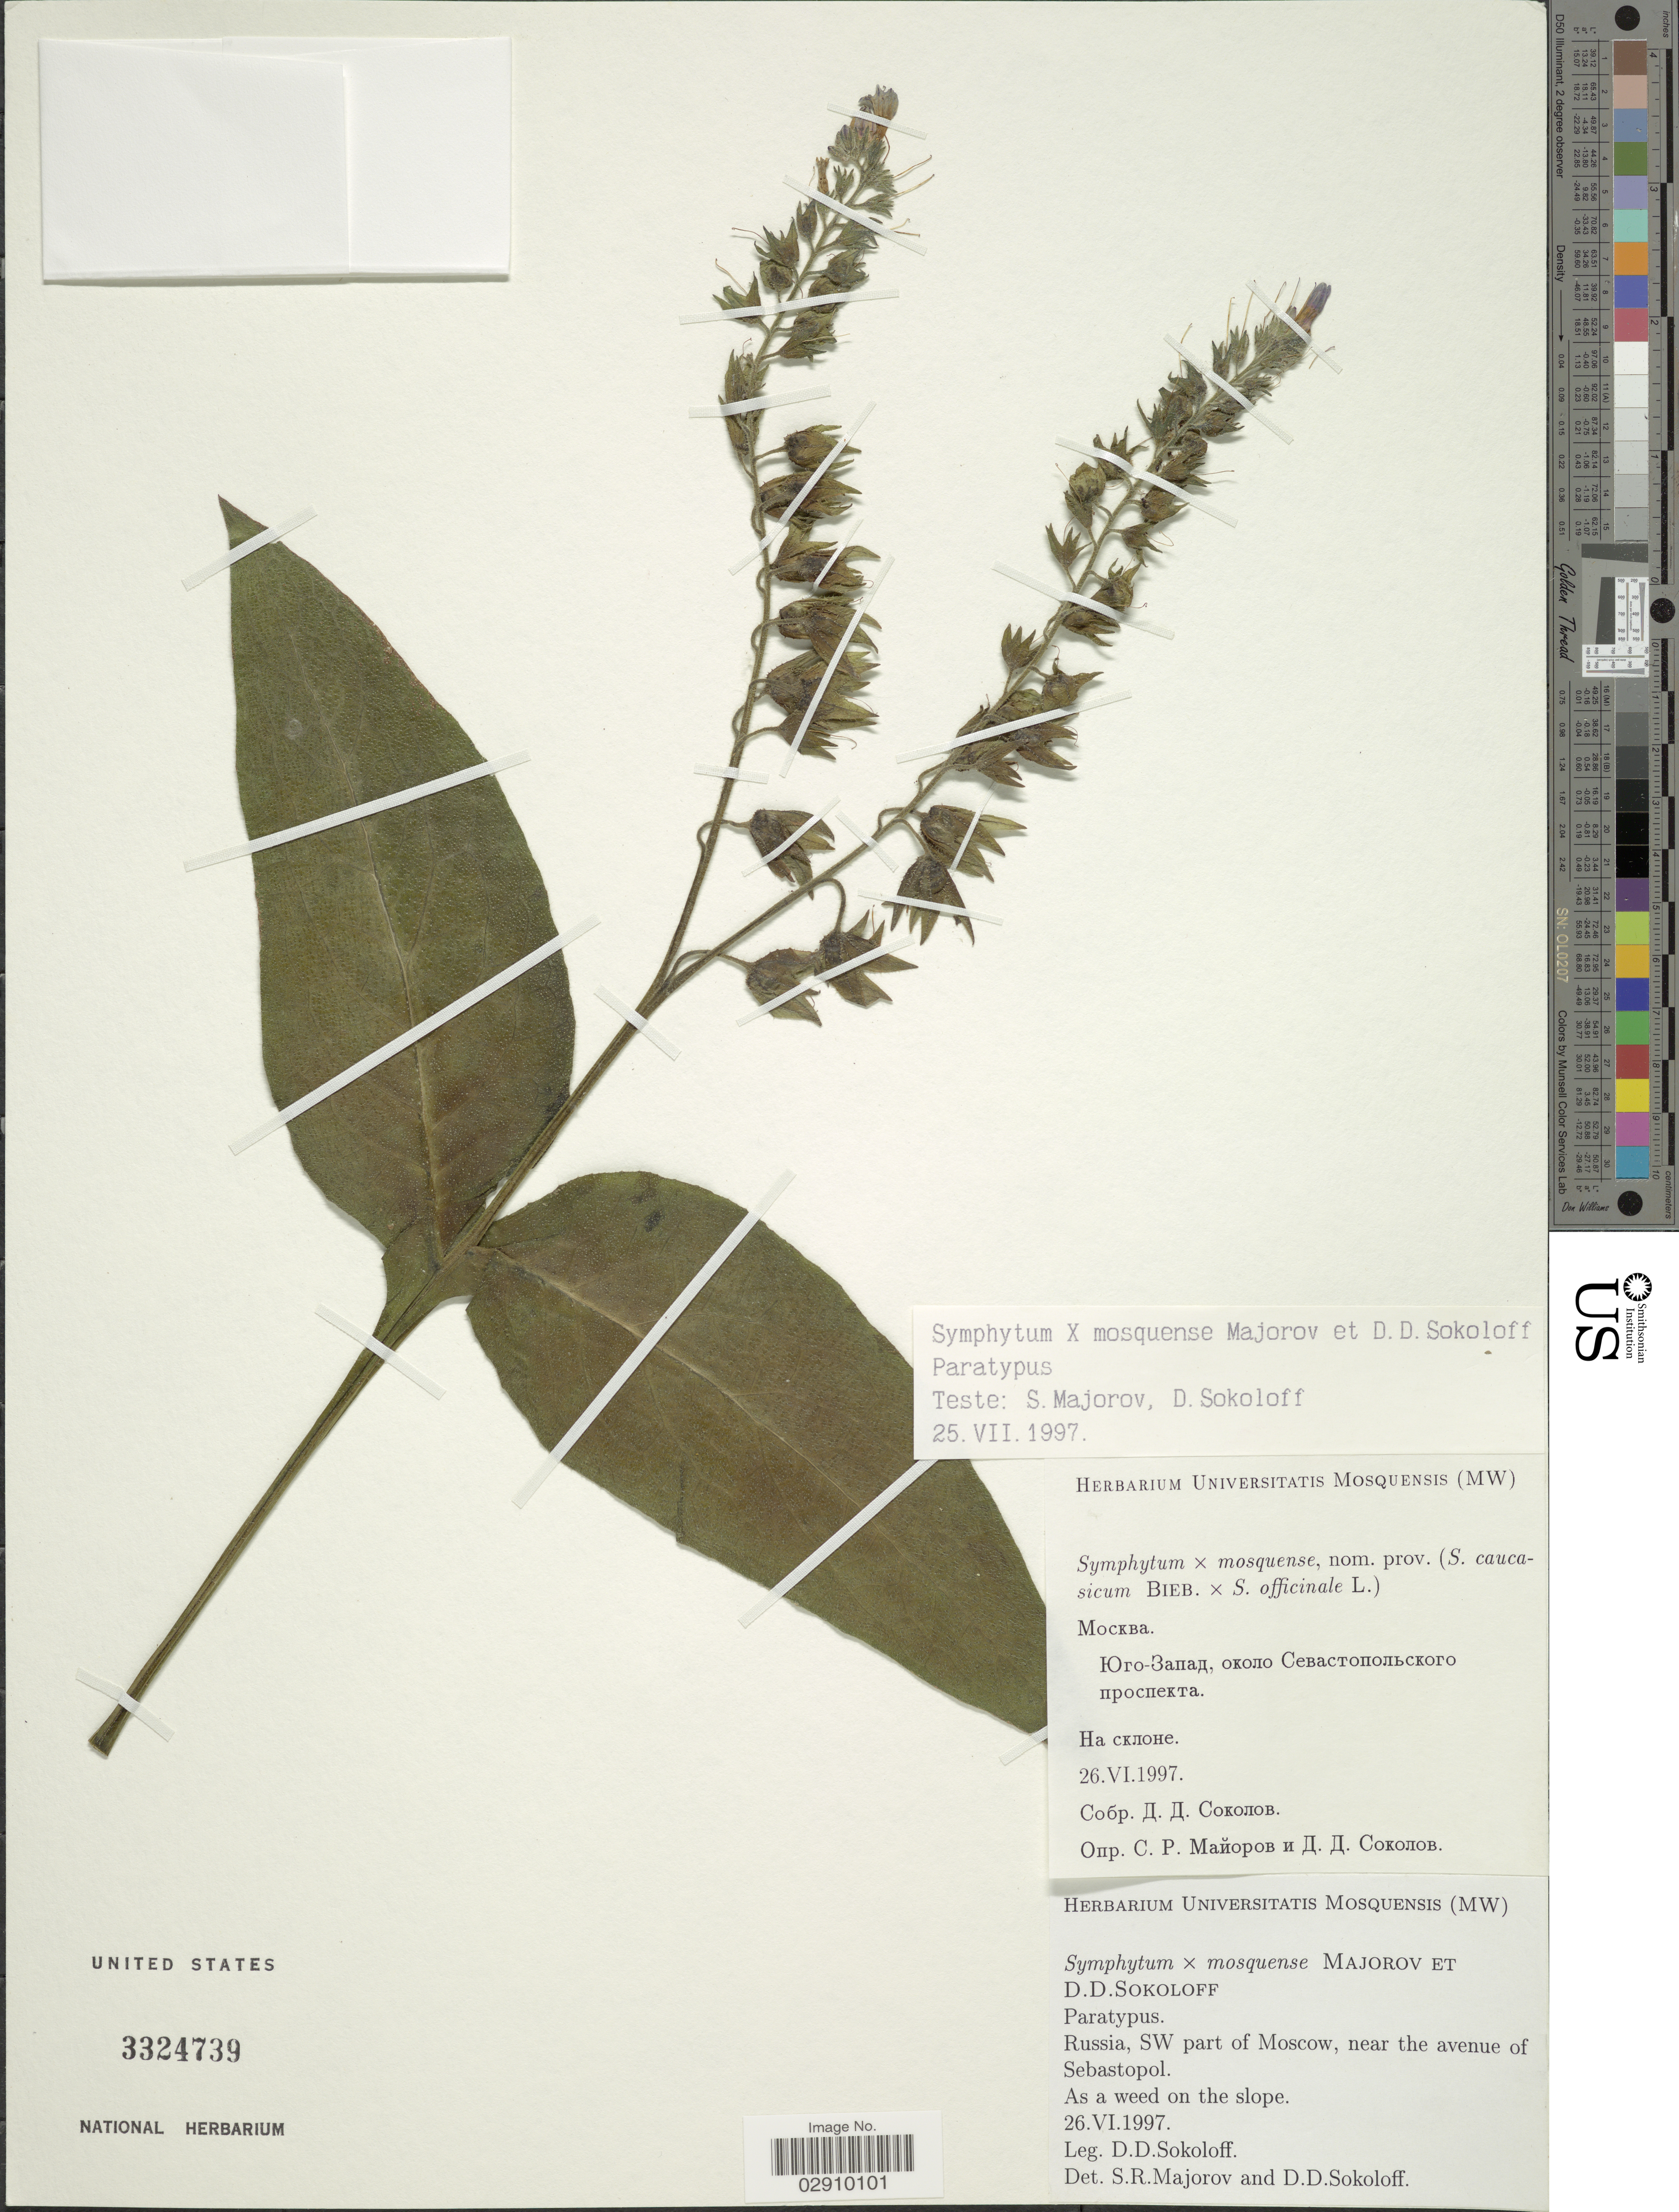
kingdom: Plantae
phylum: Tracheophyta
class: Magnoliopsida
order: Boraginales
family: Boraginaceae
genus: Symphytum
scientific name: Symphytum x mosquense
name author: S.R.Majorov & D.D. Sokoloff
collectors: D. Sokoloff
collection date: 1997-06-26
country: Russian Federation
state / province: Moscow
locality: Russia, SW part of Moscow, near the avenue of Sebastopol.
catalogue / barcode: US 3324739